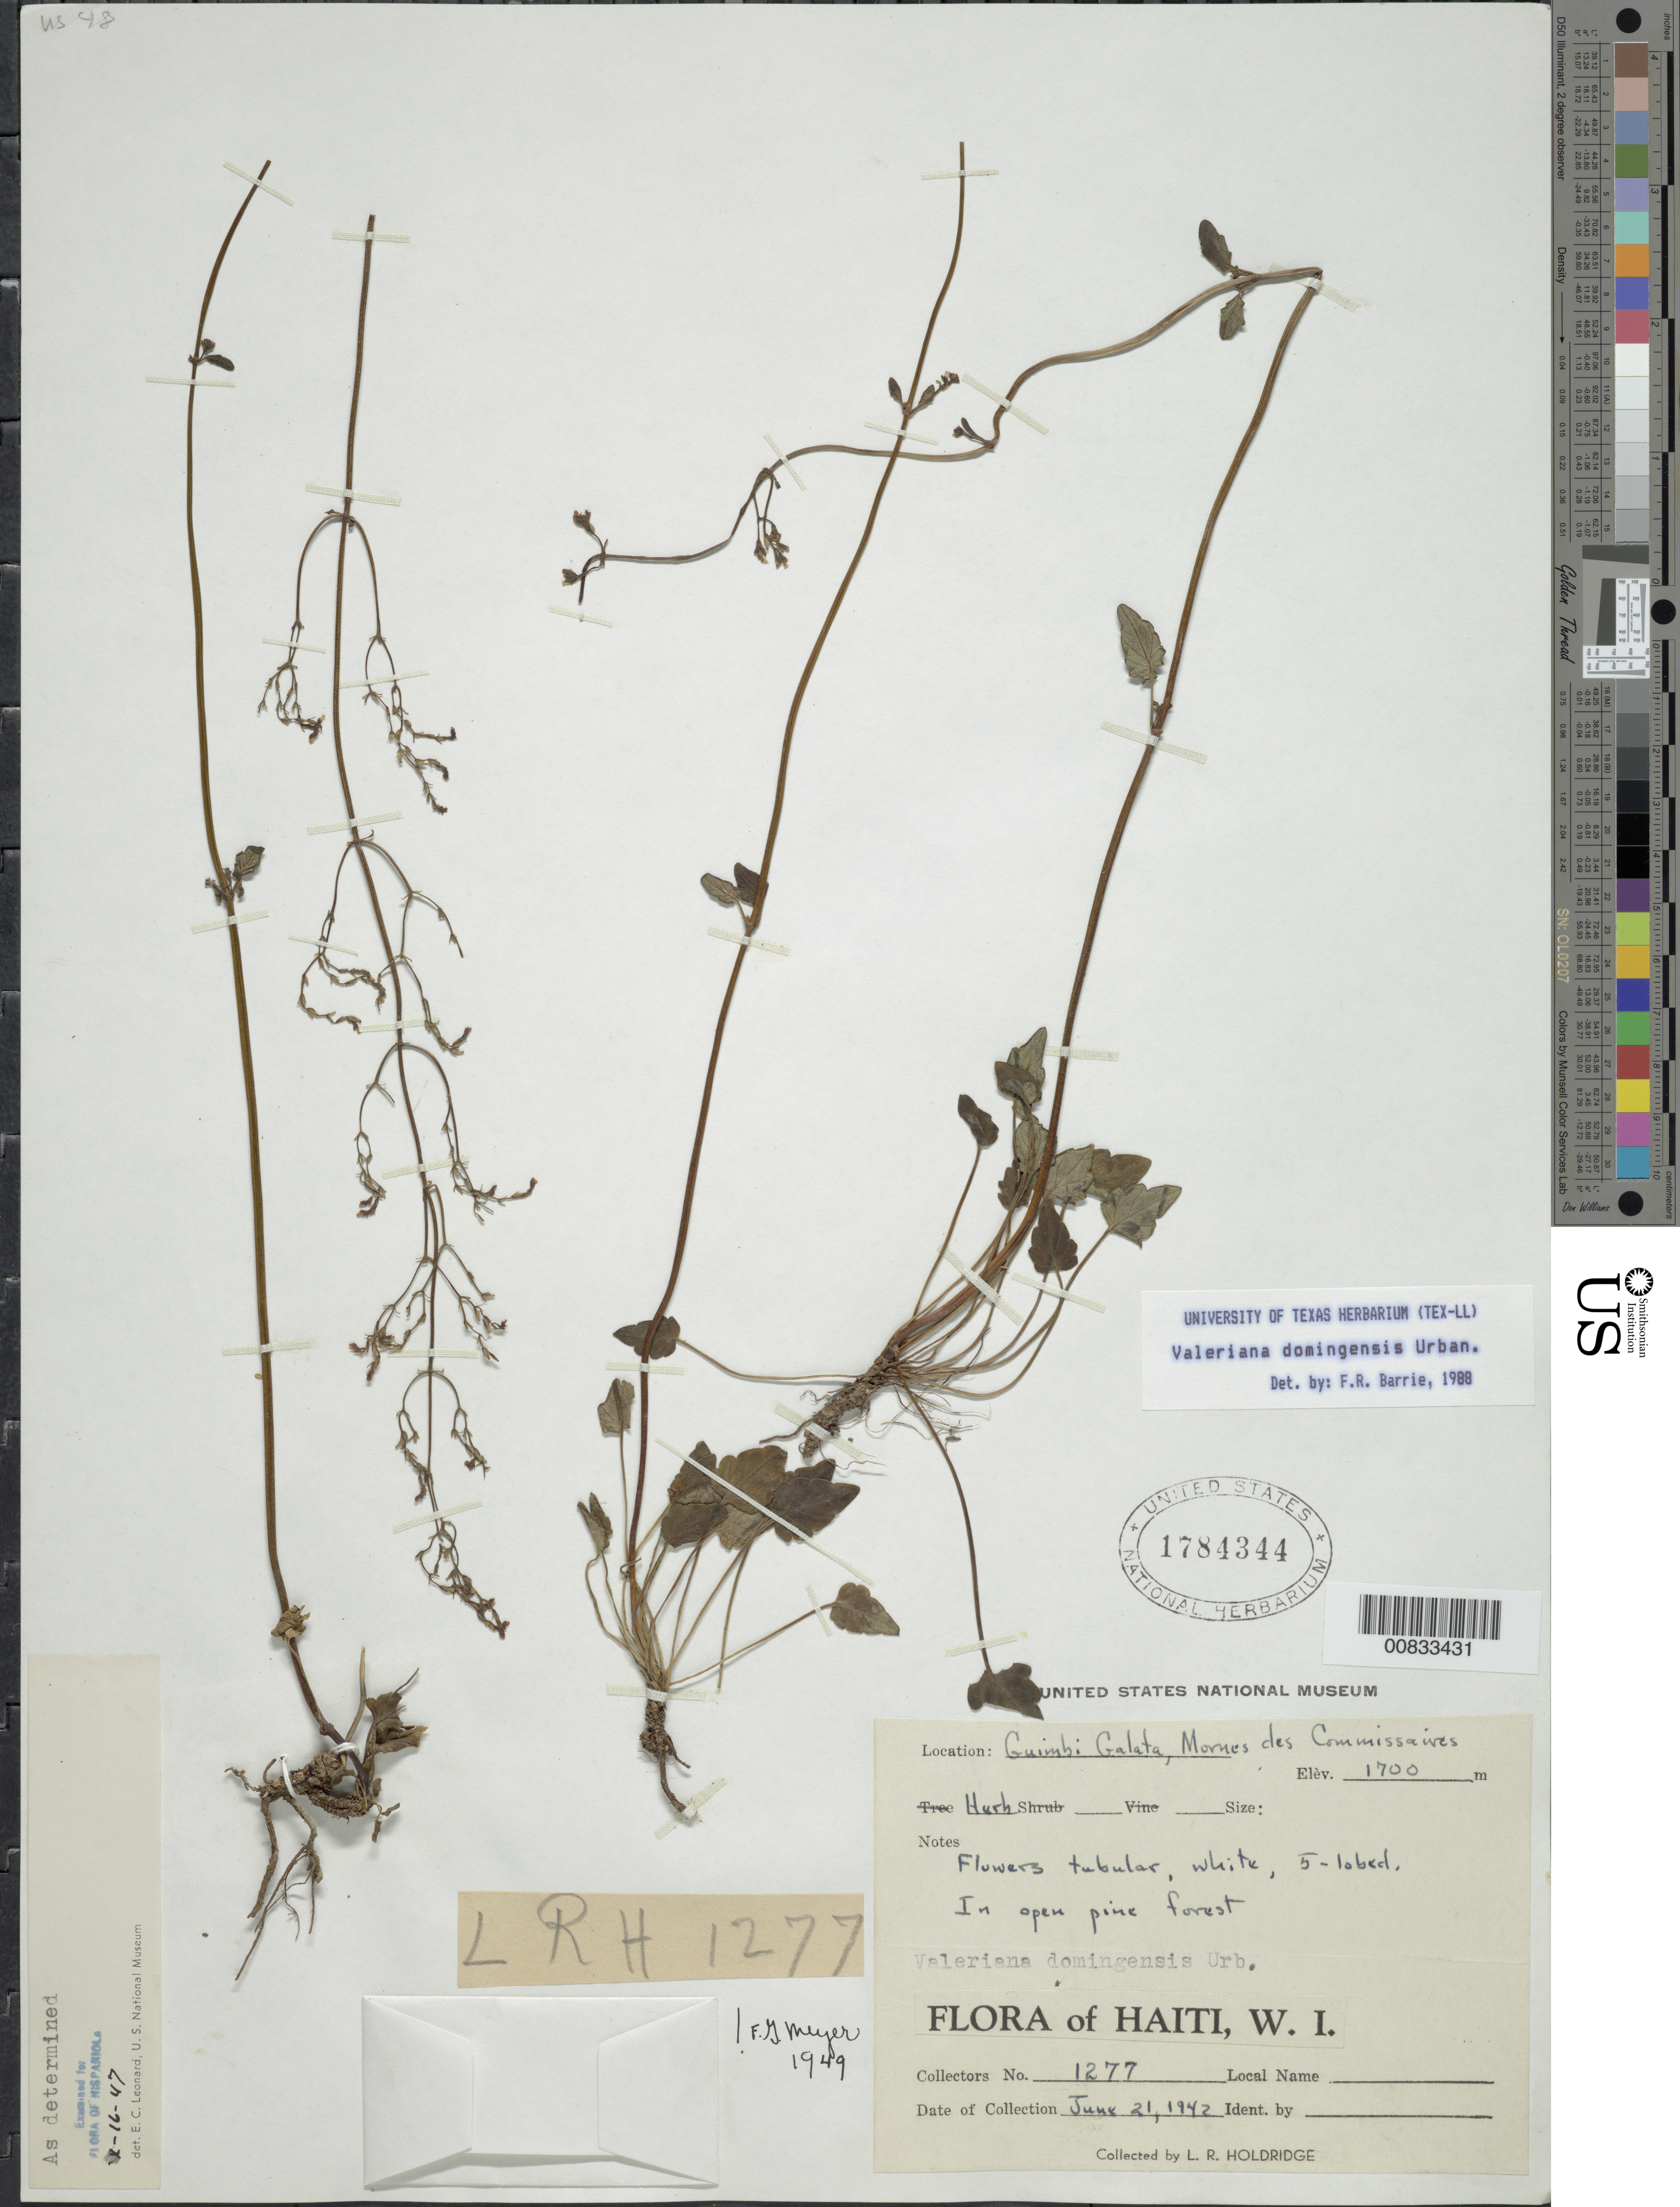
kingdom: Plantae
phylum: Tracheophyta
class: Magnoliopsida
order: Dipsacales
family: Caprifoliaceae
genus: Valeriana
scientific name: Valeriana domingensis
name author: Urb.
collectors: L. Holdridge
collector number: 1277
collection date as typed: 21 Jun 1942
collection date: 1942-06-21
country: Haiti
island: Hispaniola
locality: Guimbi Galata, Mornes des Commissaires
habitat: In open forest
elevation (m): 1700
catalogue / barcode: US 1784344